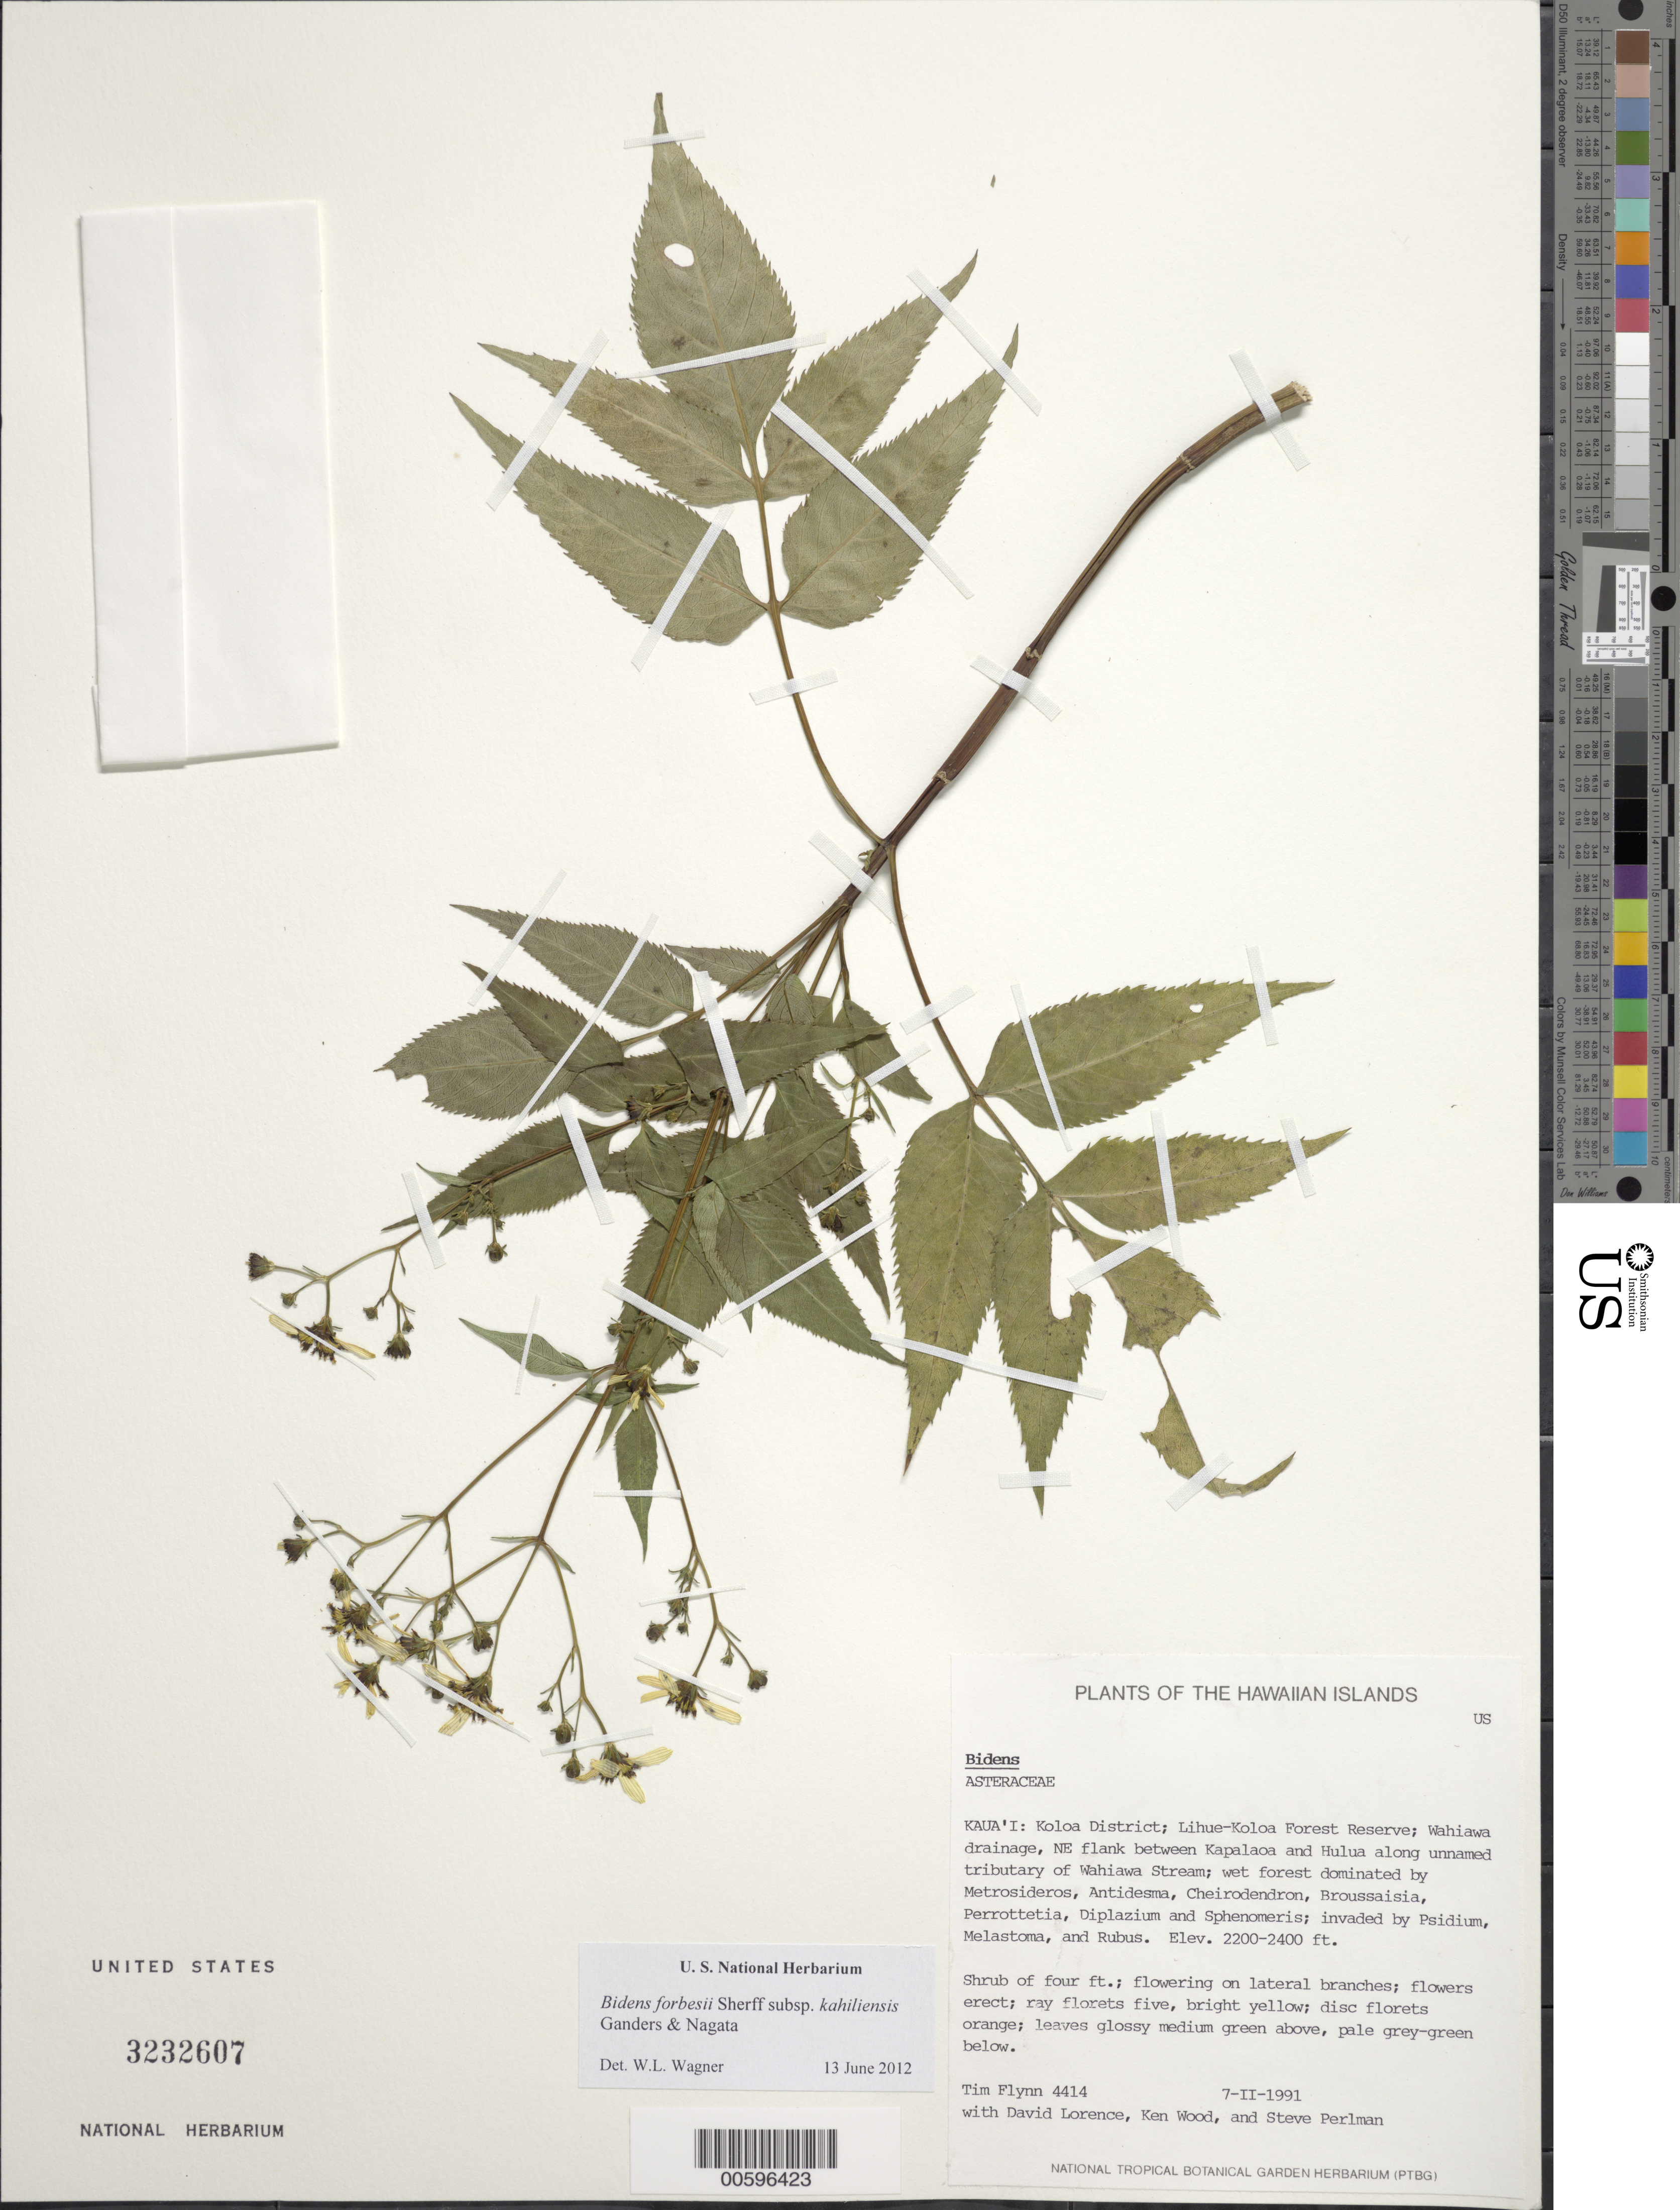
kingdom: Plantae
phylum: Tracheophyta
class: Magnoliopsida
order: Asterales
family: Asteraceae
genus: Bidens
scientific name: Bidens forbesii subsp. kahiliensis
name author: Ganders & Nagata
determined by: Wagner, W. L., (BOT), Smithsonian Institution - National Museum of Natural History (UNITED STATES)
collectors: T. W. Flynn, D. Lorence, K. Wood & S. P. Perlman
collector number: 4414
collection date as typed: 7 Feb 1991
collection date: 1991-02-07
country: United States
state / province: Hawaii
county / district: Kauai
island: Kaua'i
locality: Koloa Dist; Lihue-Koloa For Res; Wahiawa drainage, NE flank between Kapalaoa & Hulua along unnamed tributary of Wahiawa Stream.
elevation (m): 671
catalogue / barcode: US 3232607